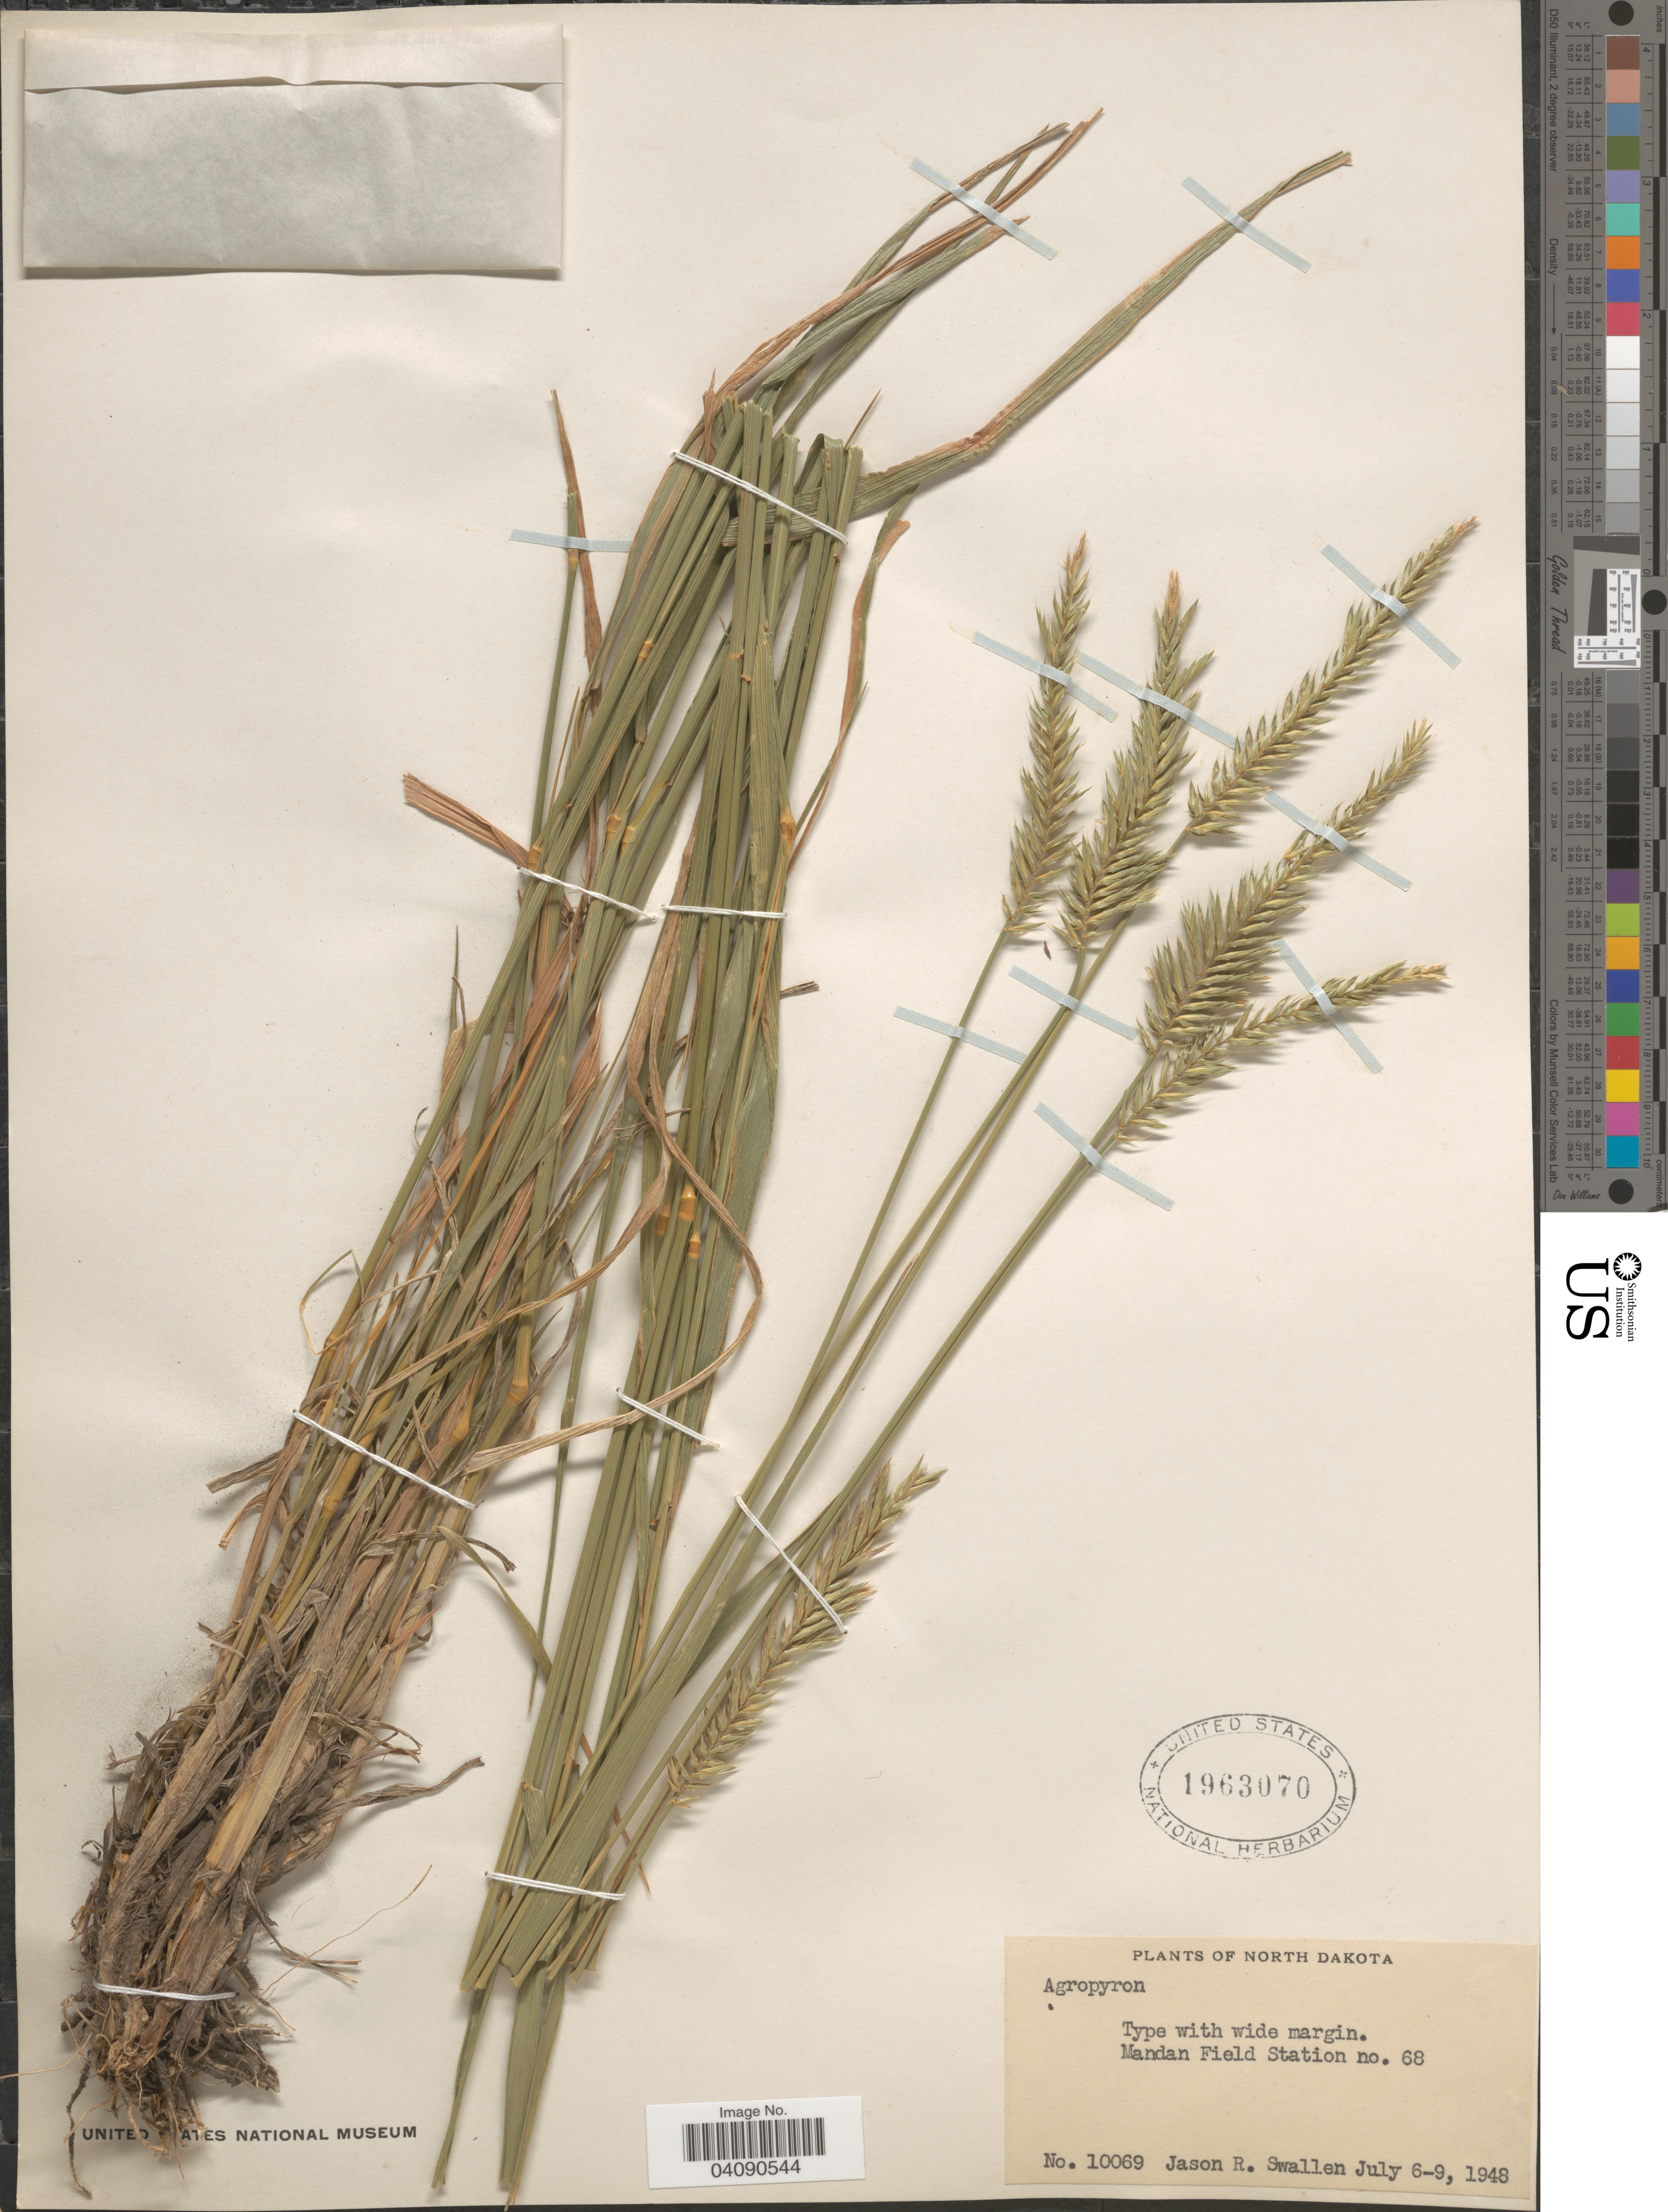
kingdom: Plantae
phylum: Tracheophyta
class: Liliopsida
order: Poales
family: Poaceae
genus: Agropyron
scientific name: Agropyron sp.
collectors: J. R. Swallen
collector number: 10069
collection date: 1948-07-06/1948-07-09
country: United States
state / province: North Dakota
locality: Mandan Field Station no. 68.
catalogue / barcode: US 1963070